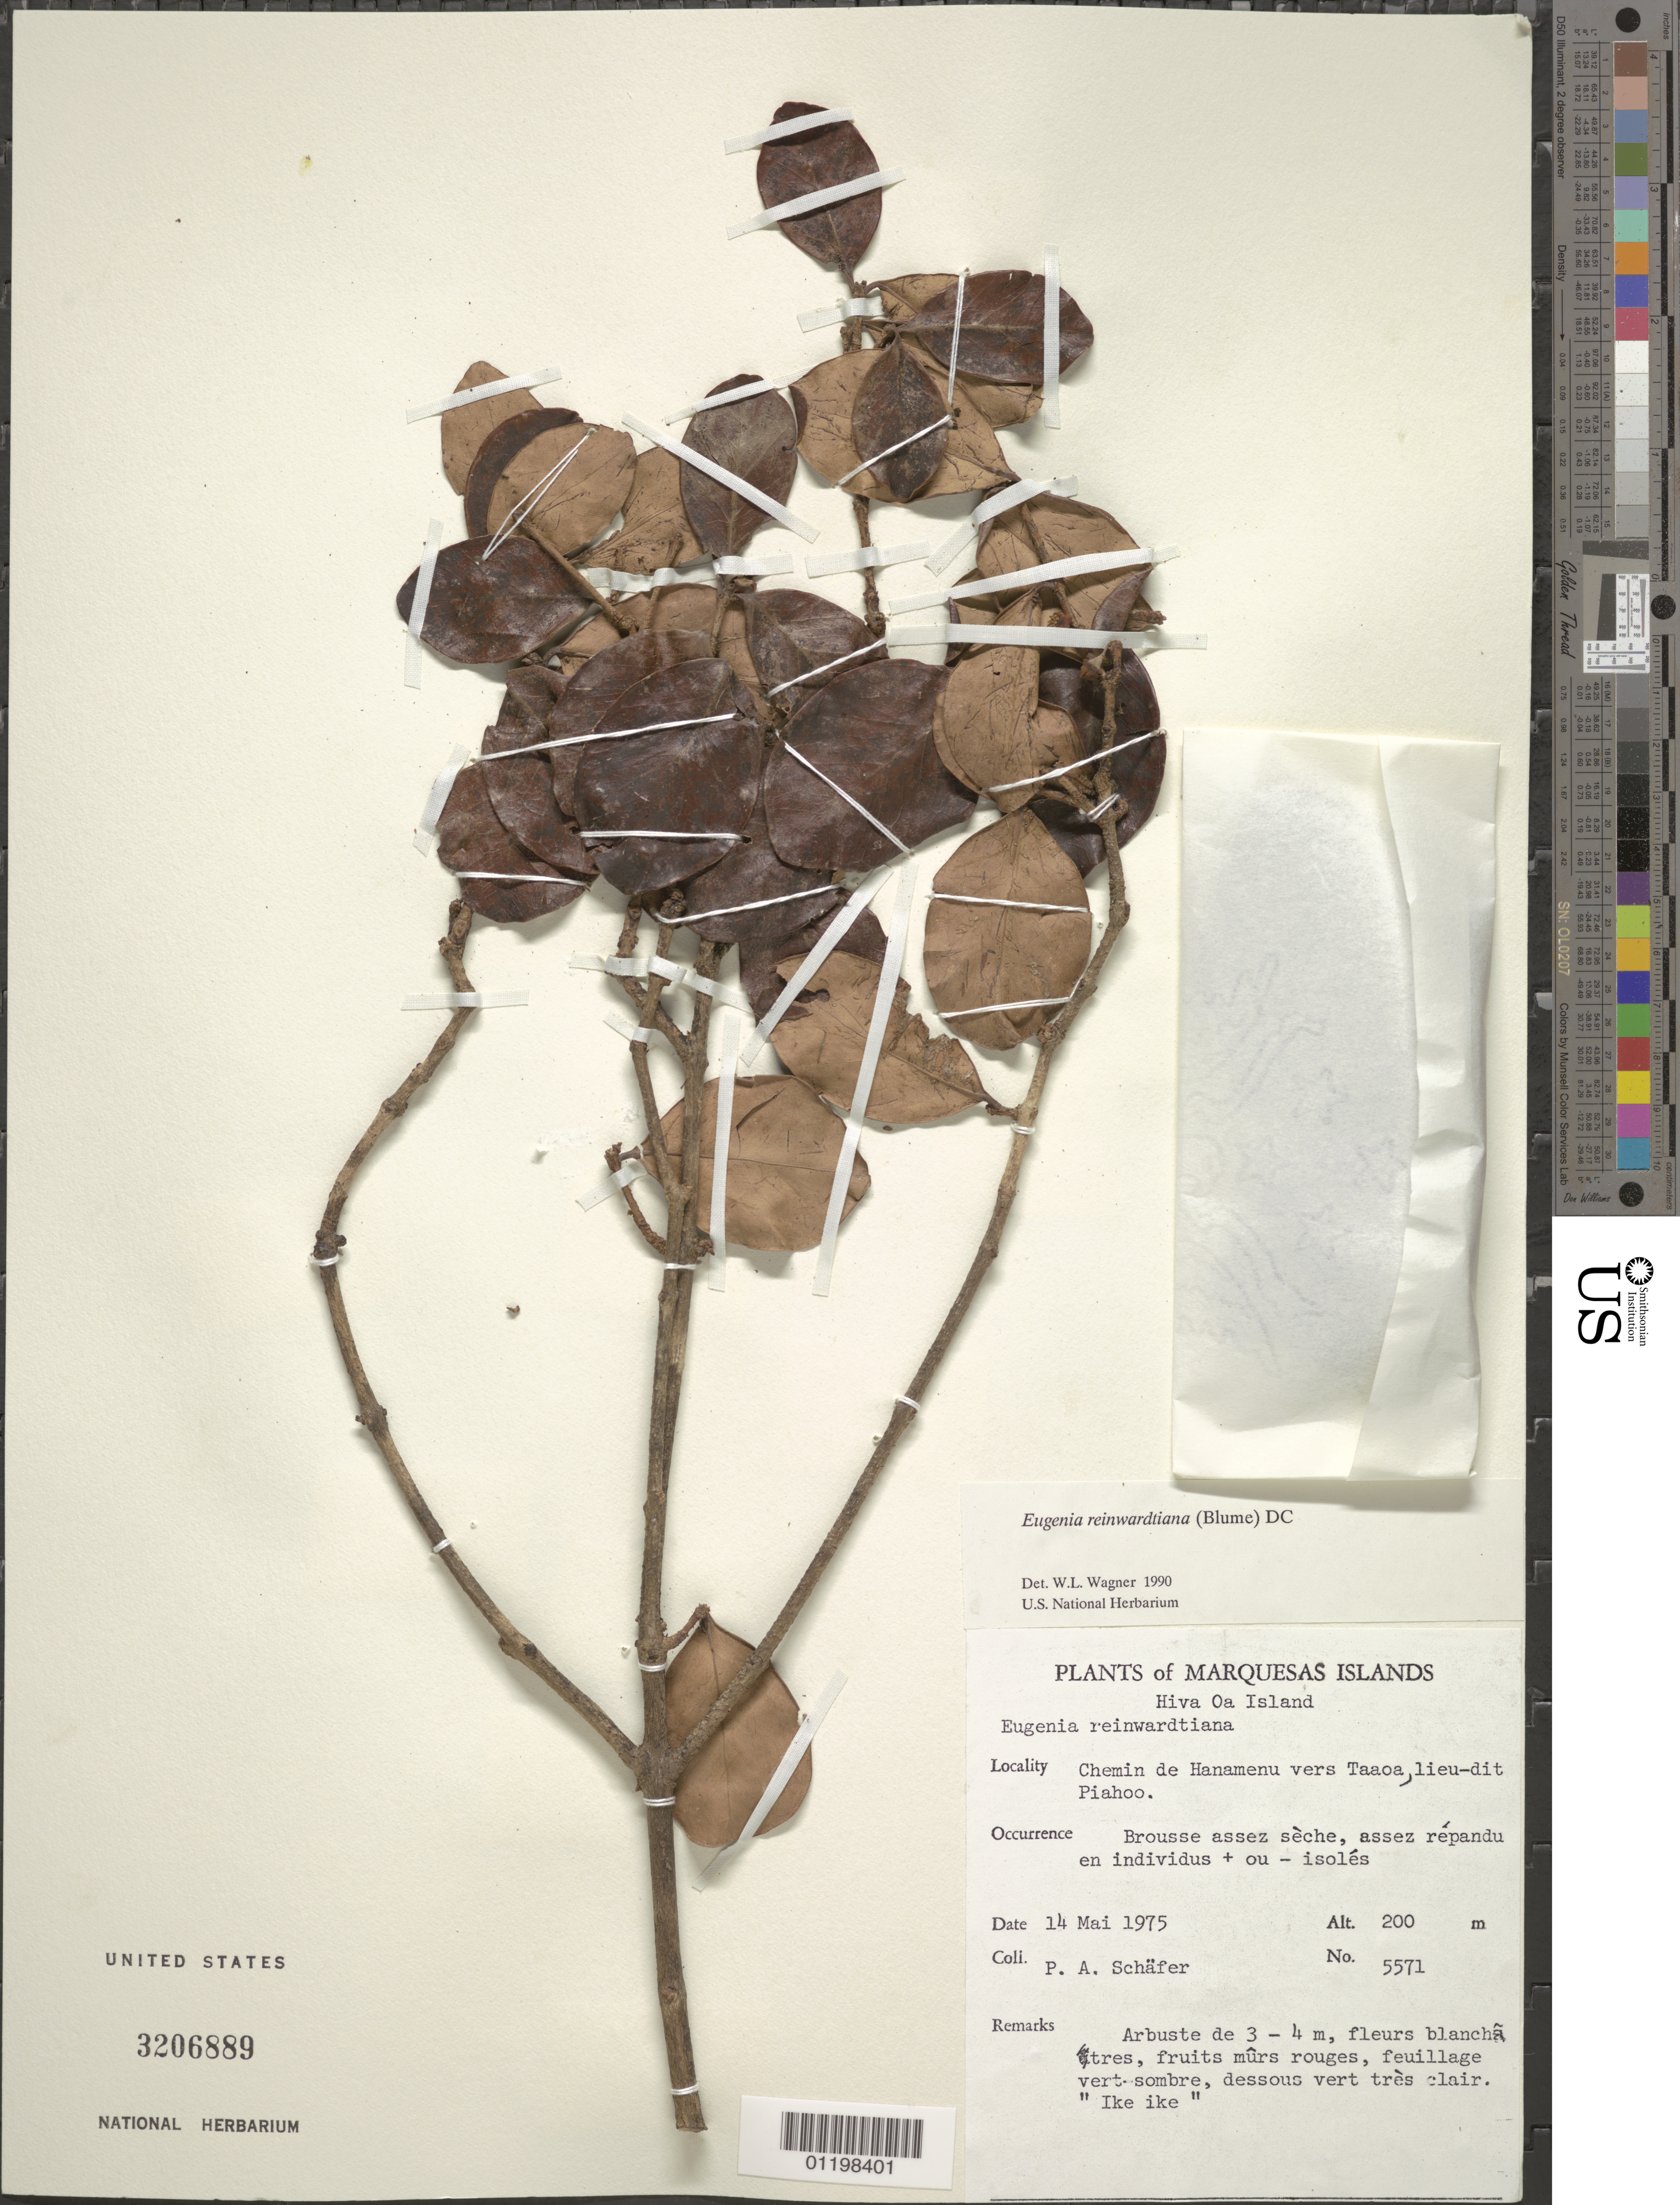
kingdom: Plantae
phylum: Tracheophyta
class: Magnoliopsida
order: Myrtales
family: Myrtaceae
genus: Eugenia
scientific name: Eugenia reinwardtiana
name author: (Blume) DC.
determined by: Wagner, W. L., (BOT), Smithsonian Institution - National Museum of Natural History (UNITED STATES)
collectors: P. A. Schäfer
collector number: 5571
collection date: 1975-03-14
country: French Polynesia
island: Hiva Oa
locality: Chemin de Hanamenu vers Taaoa, lieu-dit Piahoo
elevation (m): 200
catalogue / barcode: US 3206889